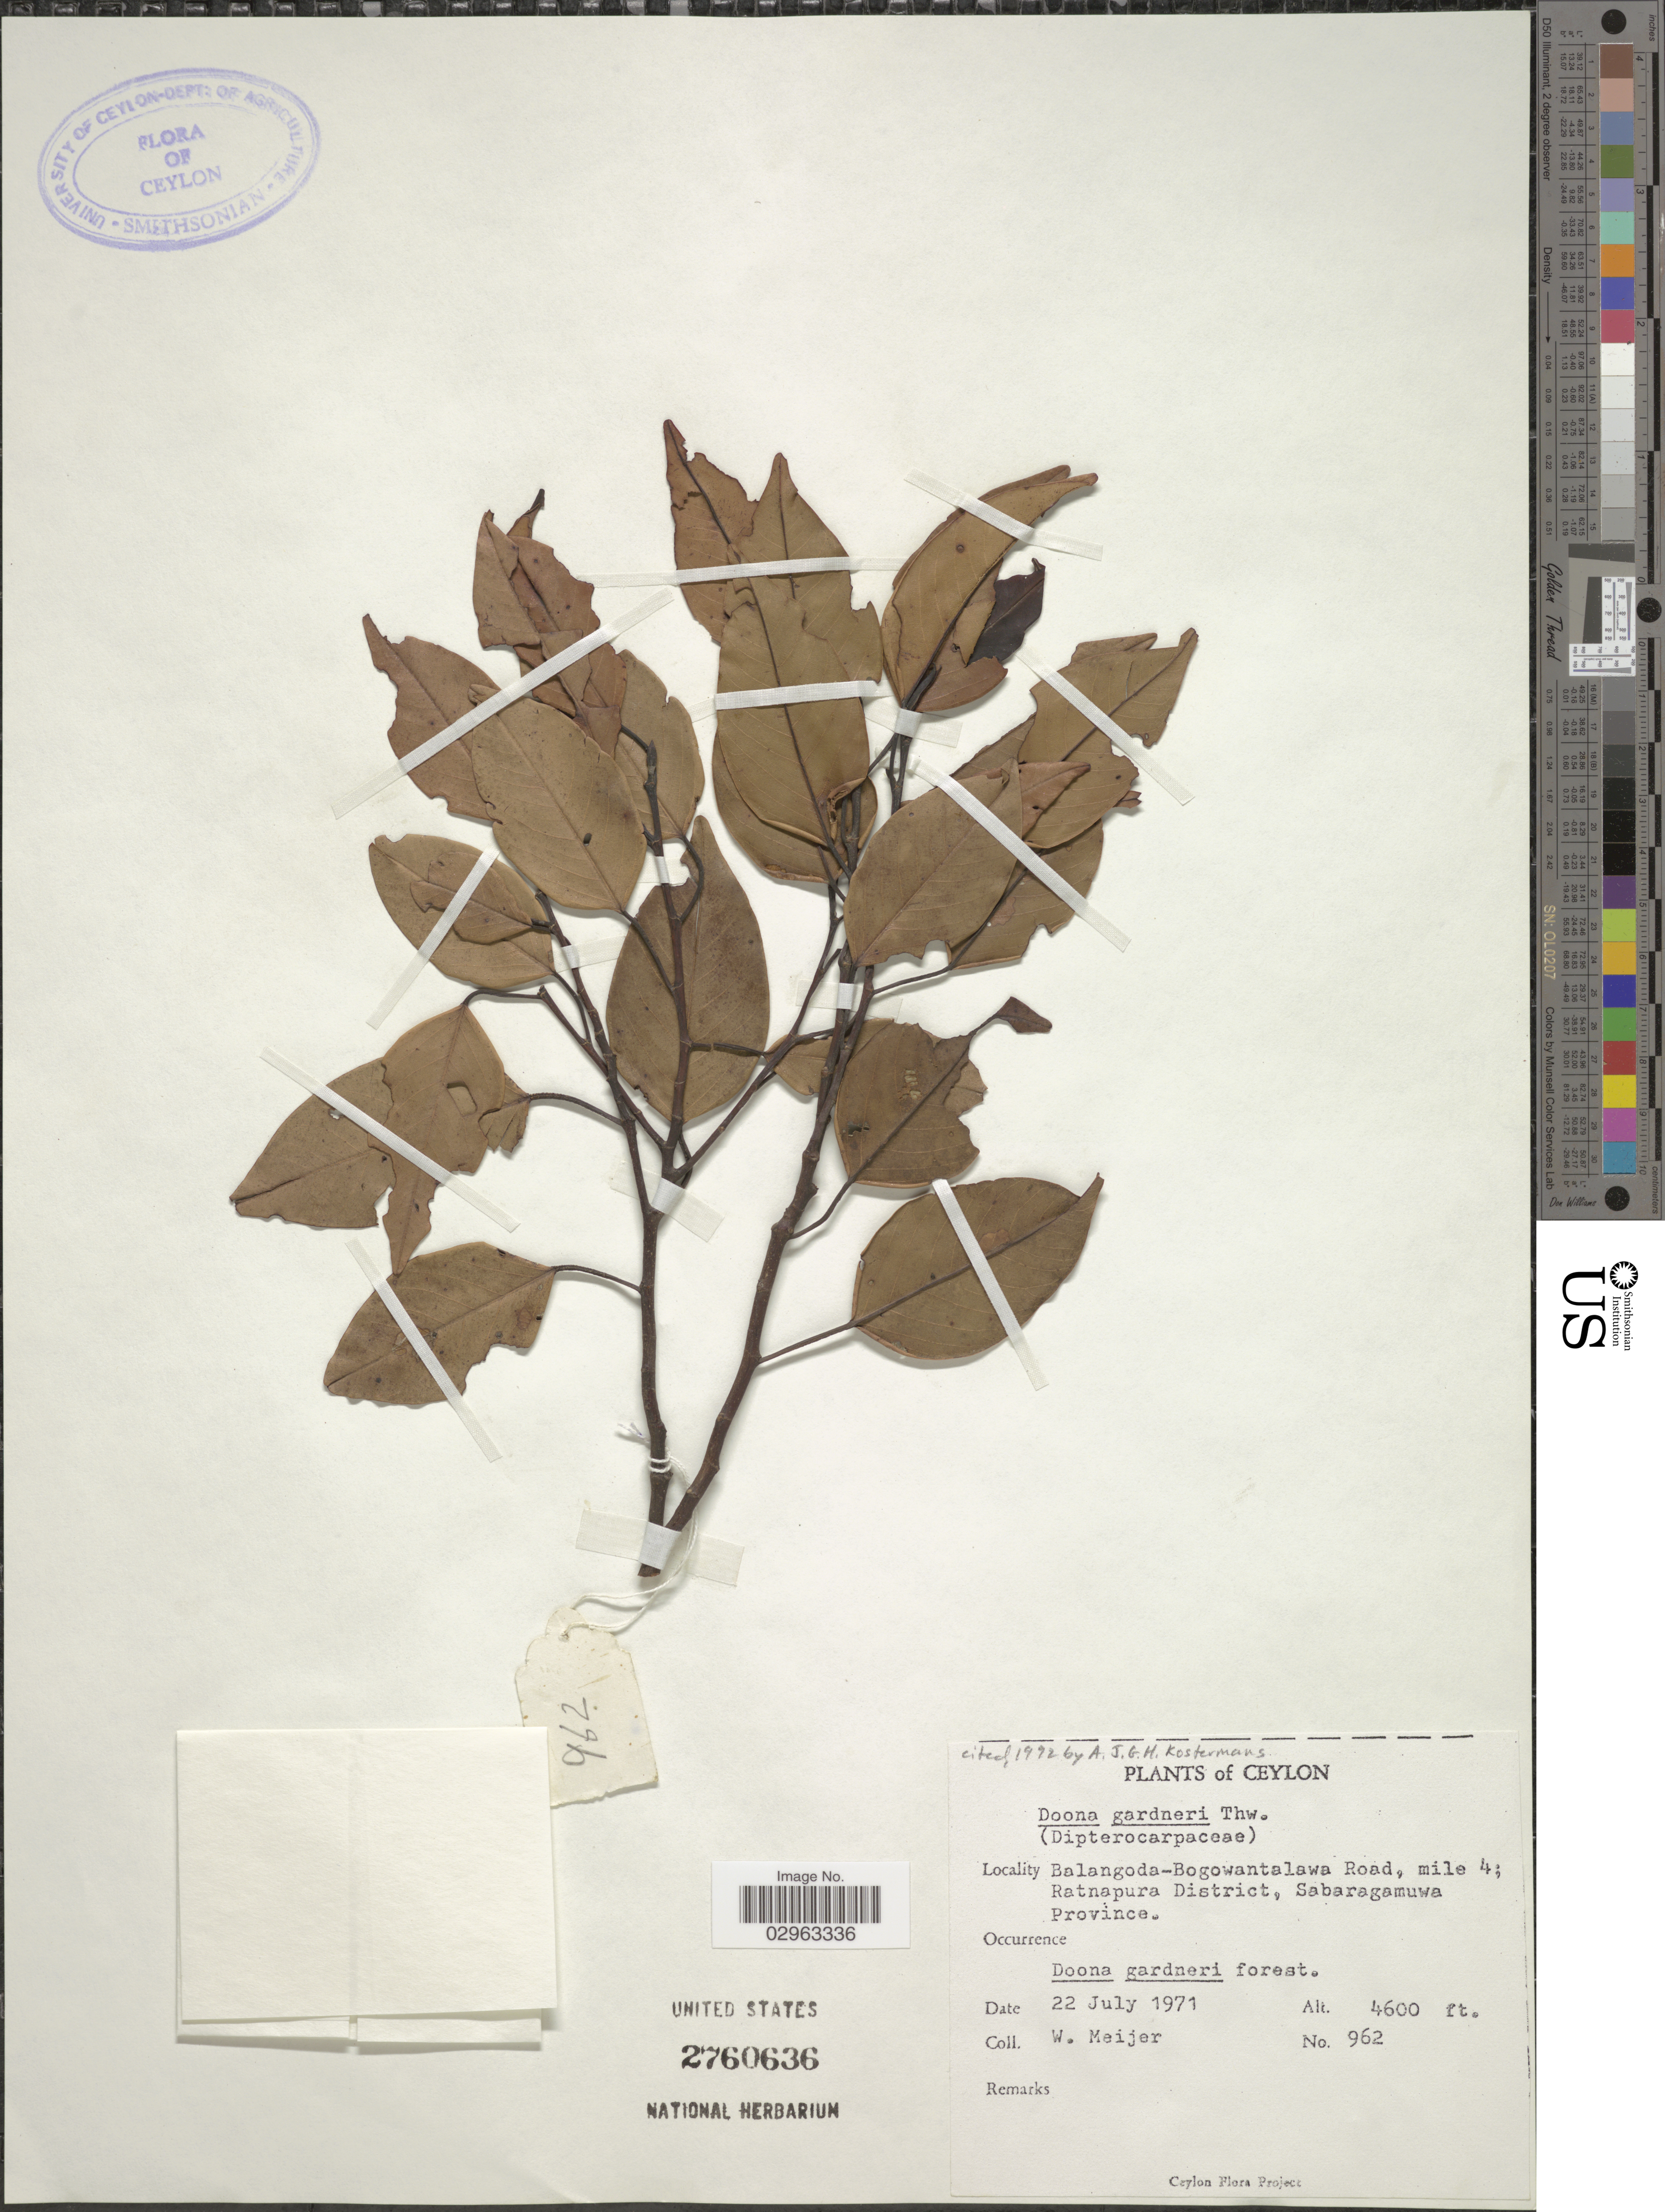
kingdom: Plantae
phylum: Tracheophyta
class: Magnoliopsida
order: Malvales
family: Dipterocarpaceae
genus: Doona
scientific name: Doona gardneri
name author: Thwaites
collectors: W. Meijer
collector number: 962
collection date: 1971-07-22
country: Sri Lanka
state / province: Sabaragamuwa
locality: Ceylon, Balangoda-Bogowantalawa Road, mile 4; Ratnapura District, Sabaragamuwa Province.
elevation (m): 1402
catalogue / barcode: US 2760636